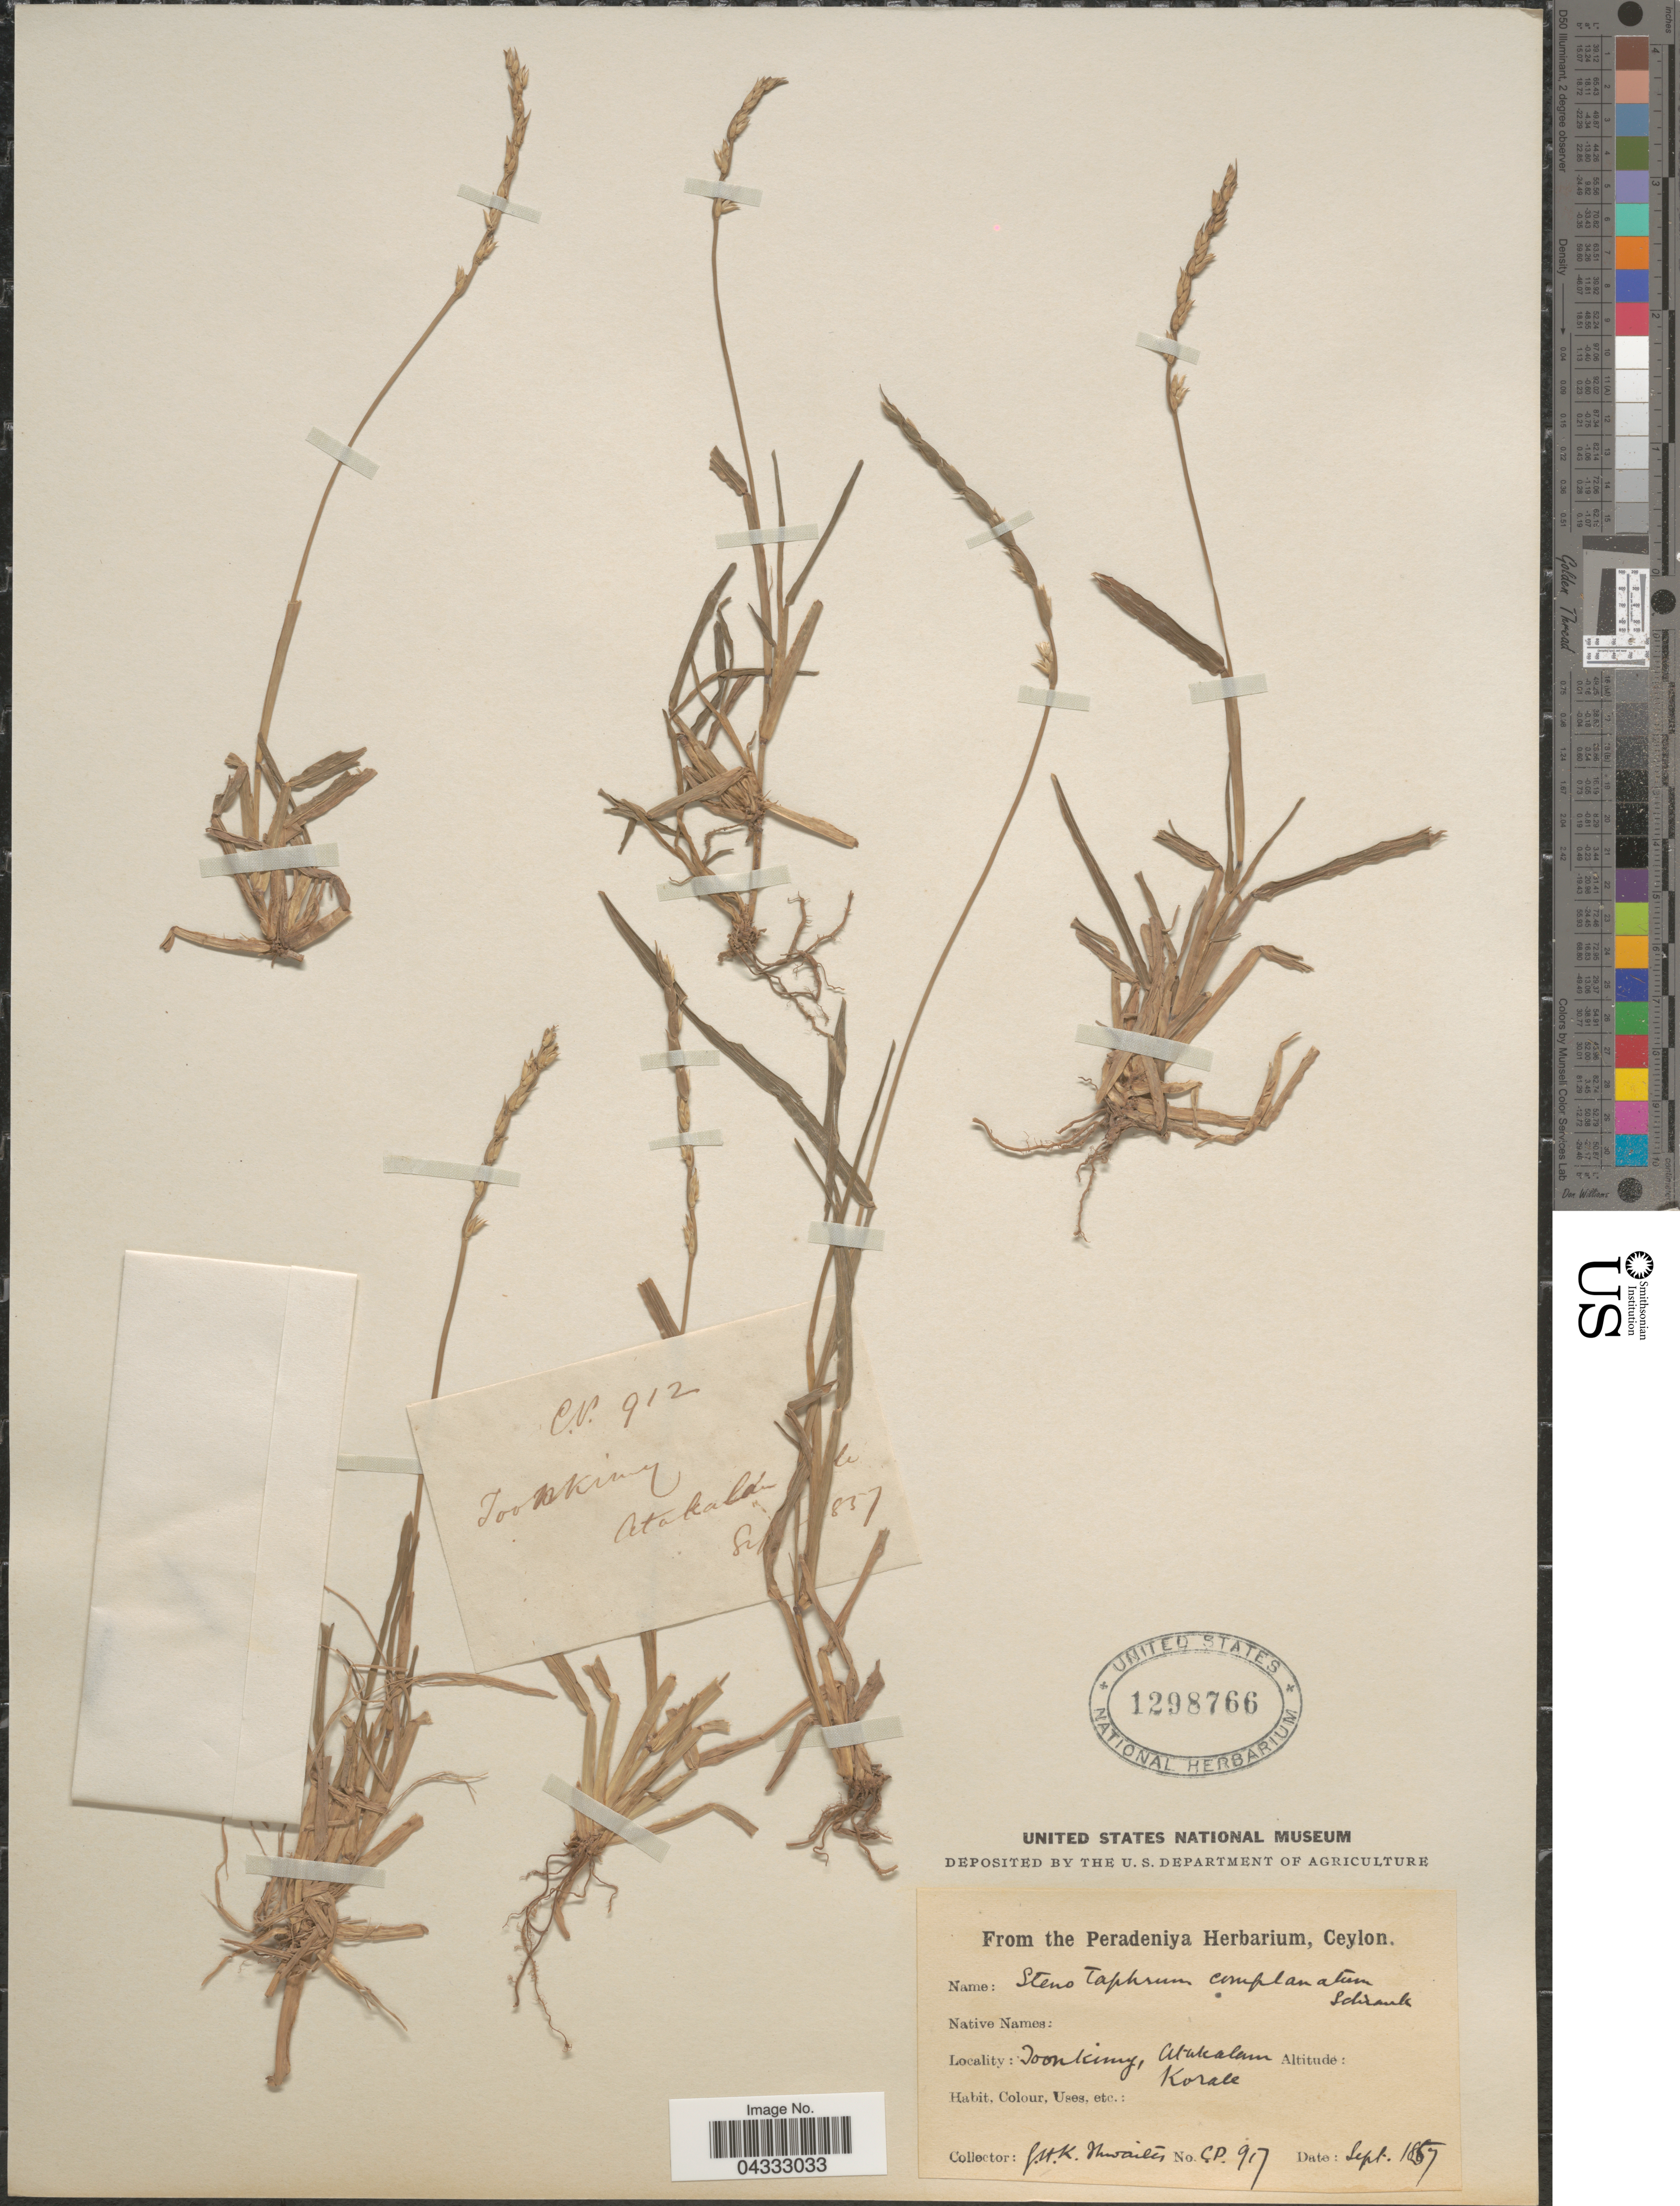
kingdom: Plantae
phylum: Tracheophyta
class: Liliopsida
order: Poales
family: Poaceae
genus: Stenotaphrum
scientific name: Stenotaphrum dimidiatum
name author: (L.) Brongn.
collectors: G. H. K. Thwaites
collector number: CP917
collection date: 1857-09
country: Sri Lanka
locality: Toonkimy [interpreted], Atakalam. Korale.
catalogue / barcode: US 1298766